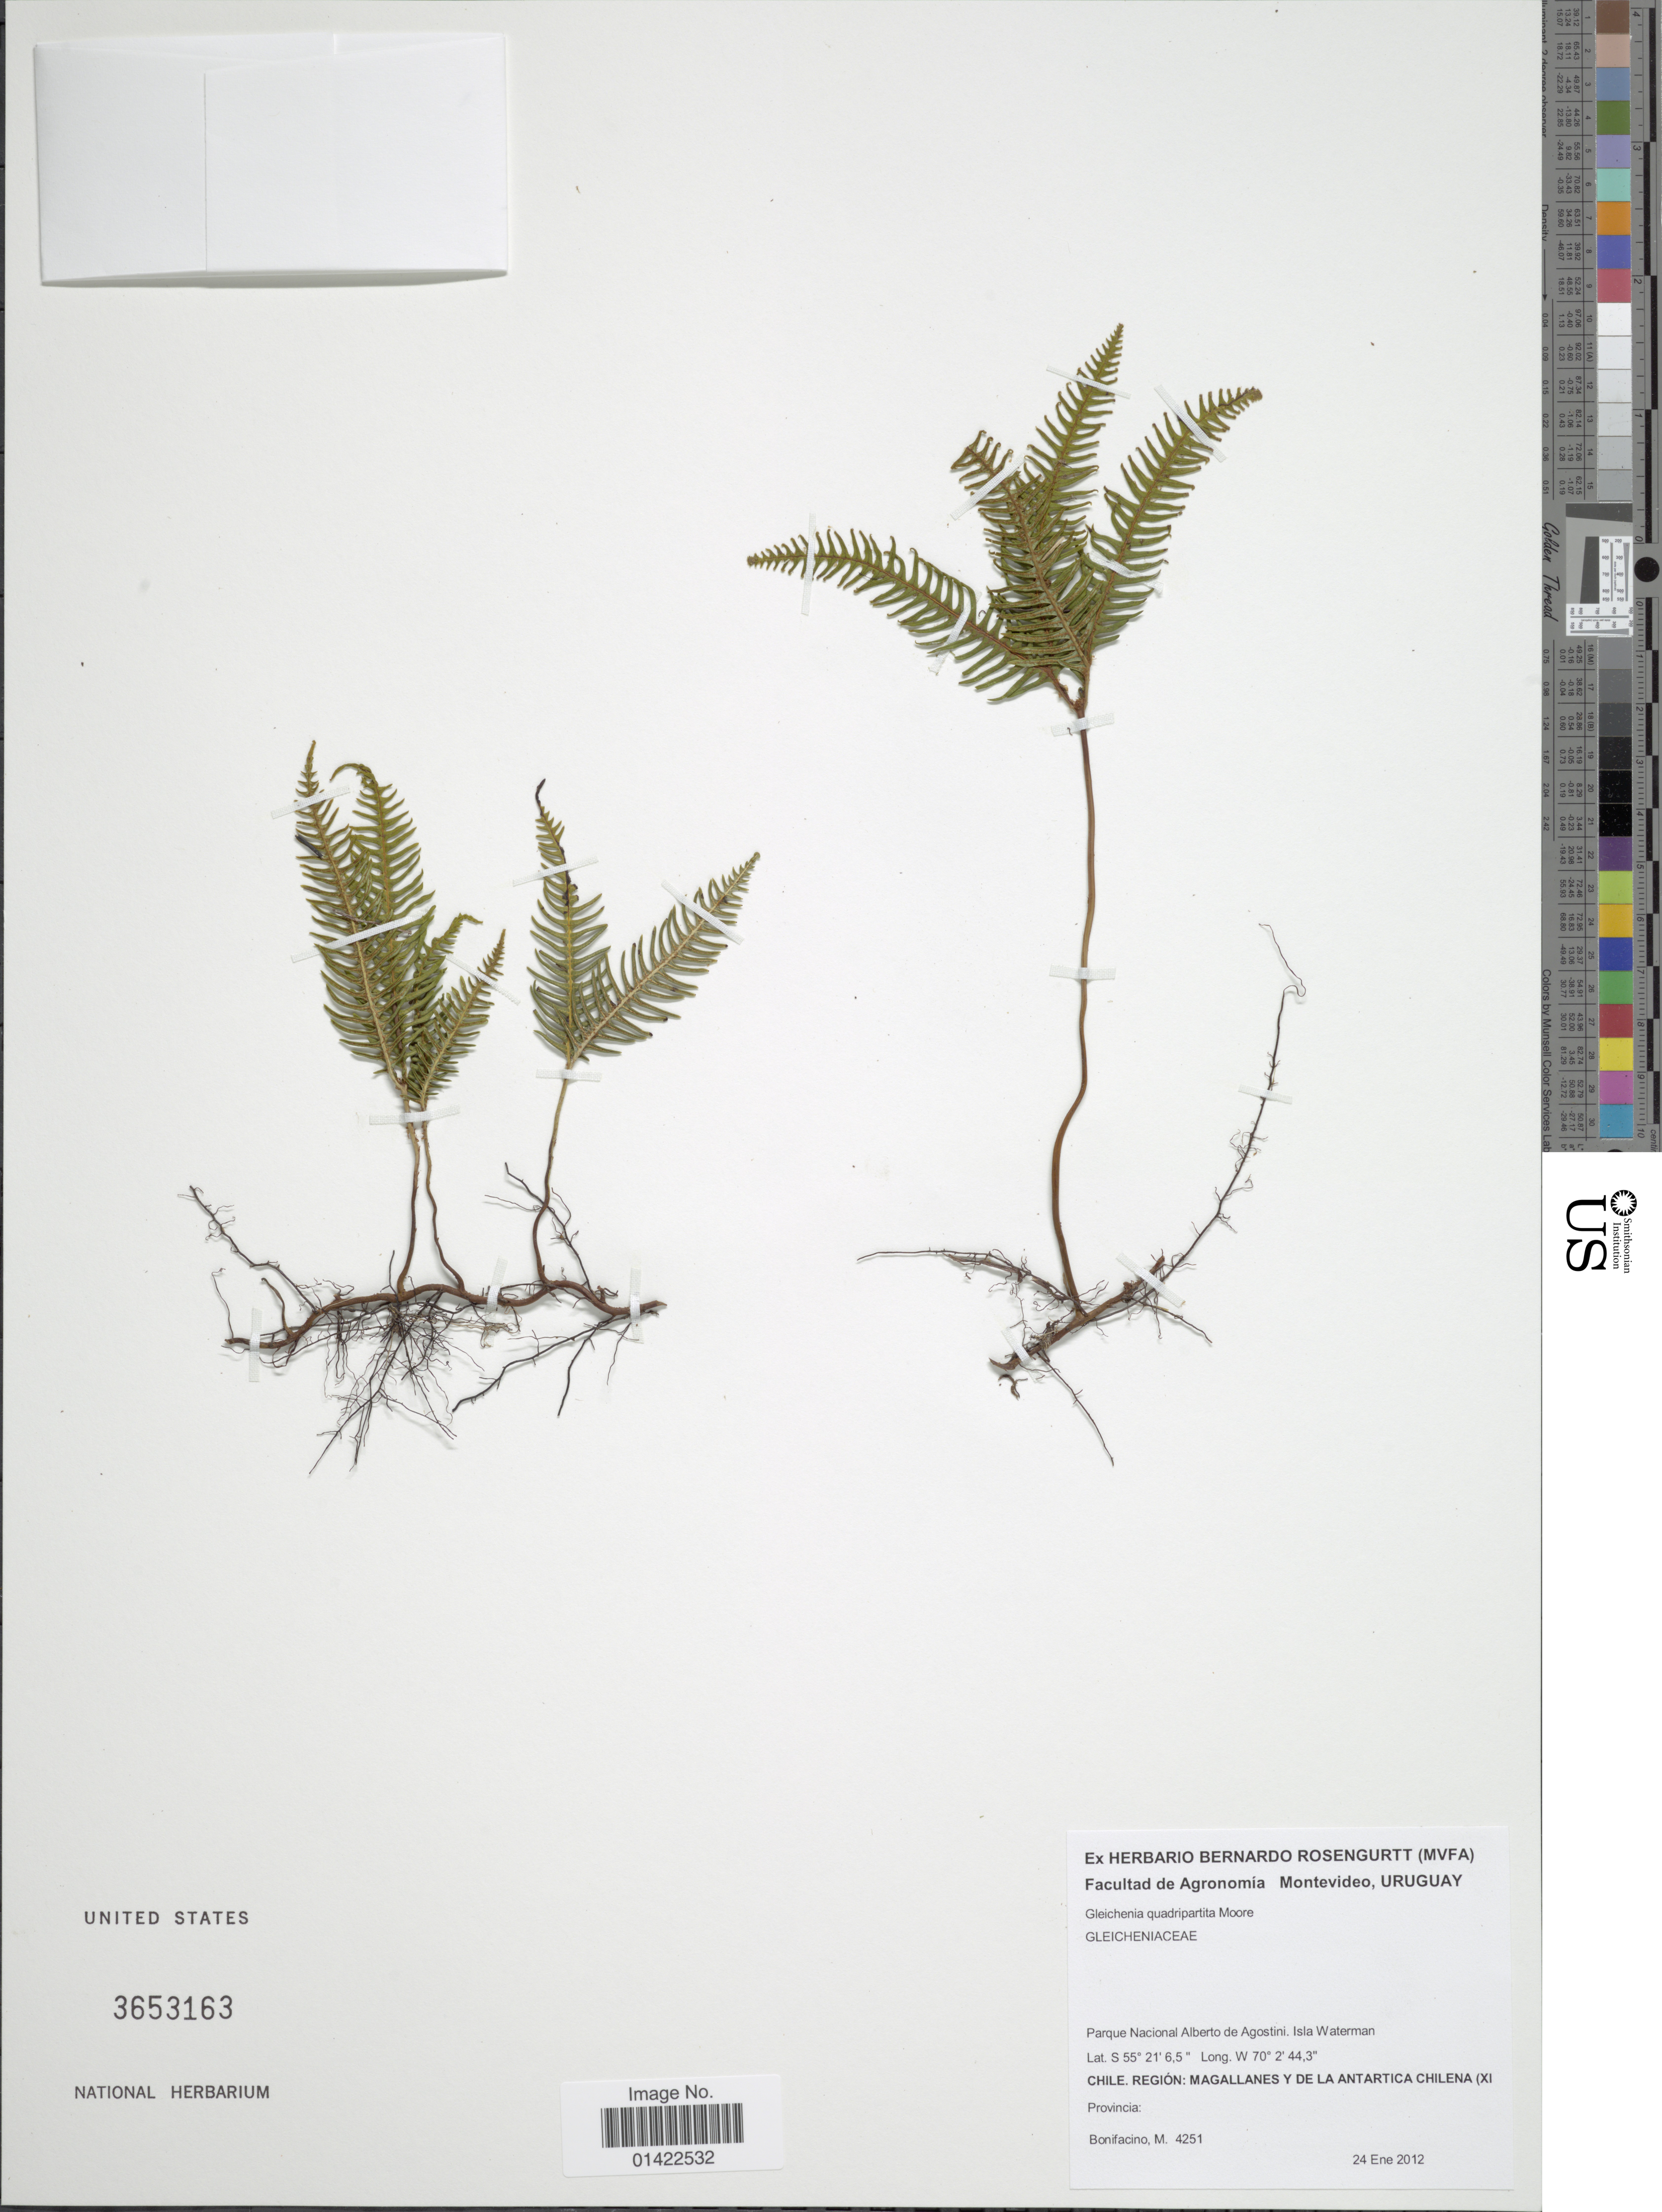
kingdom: Plantae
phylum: Tracheophyta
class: Polypodiopsida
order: Gleicheniales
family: Gleicheniaceae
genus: Sticherus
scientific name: Sticherus quadripartitus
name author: (Poir.) Ching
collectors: M. Bonifacino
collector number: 4251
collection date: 2012-01-25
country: Chile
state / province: Magallanes y de la Antártica Chilena (XII)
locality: Parque Nacional Alberto de Agostini, Isla Waterman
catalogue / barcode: US 3653163